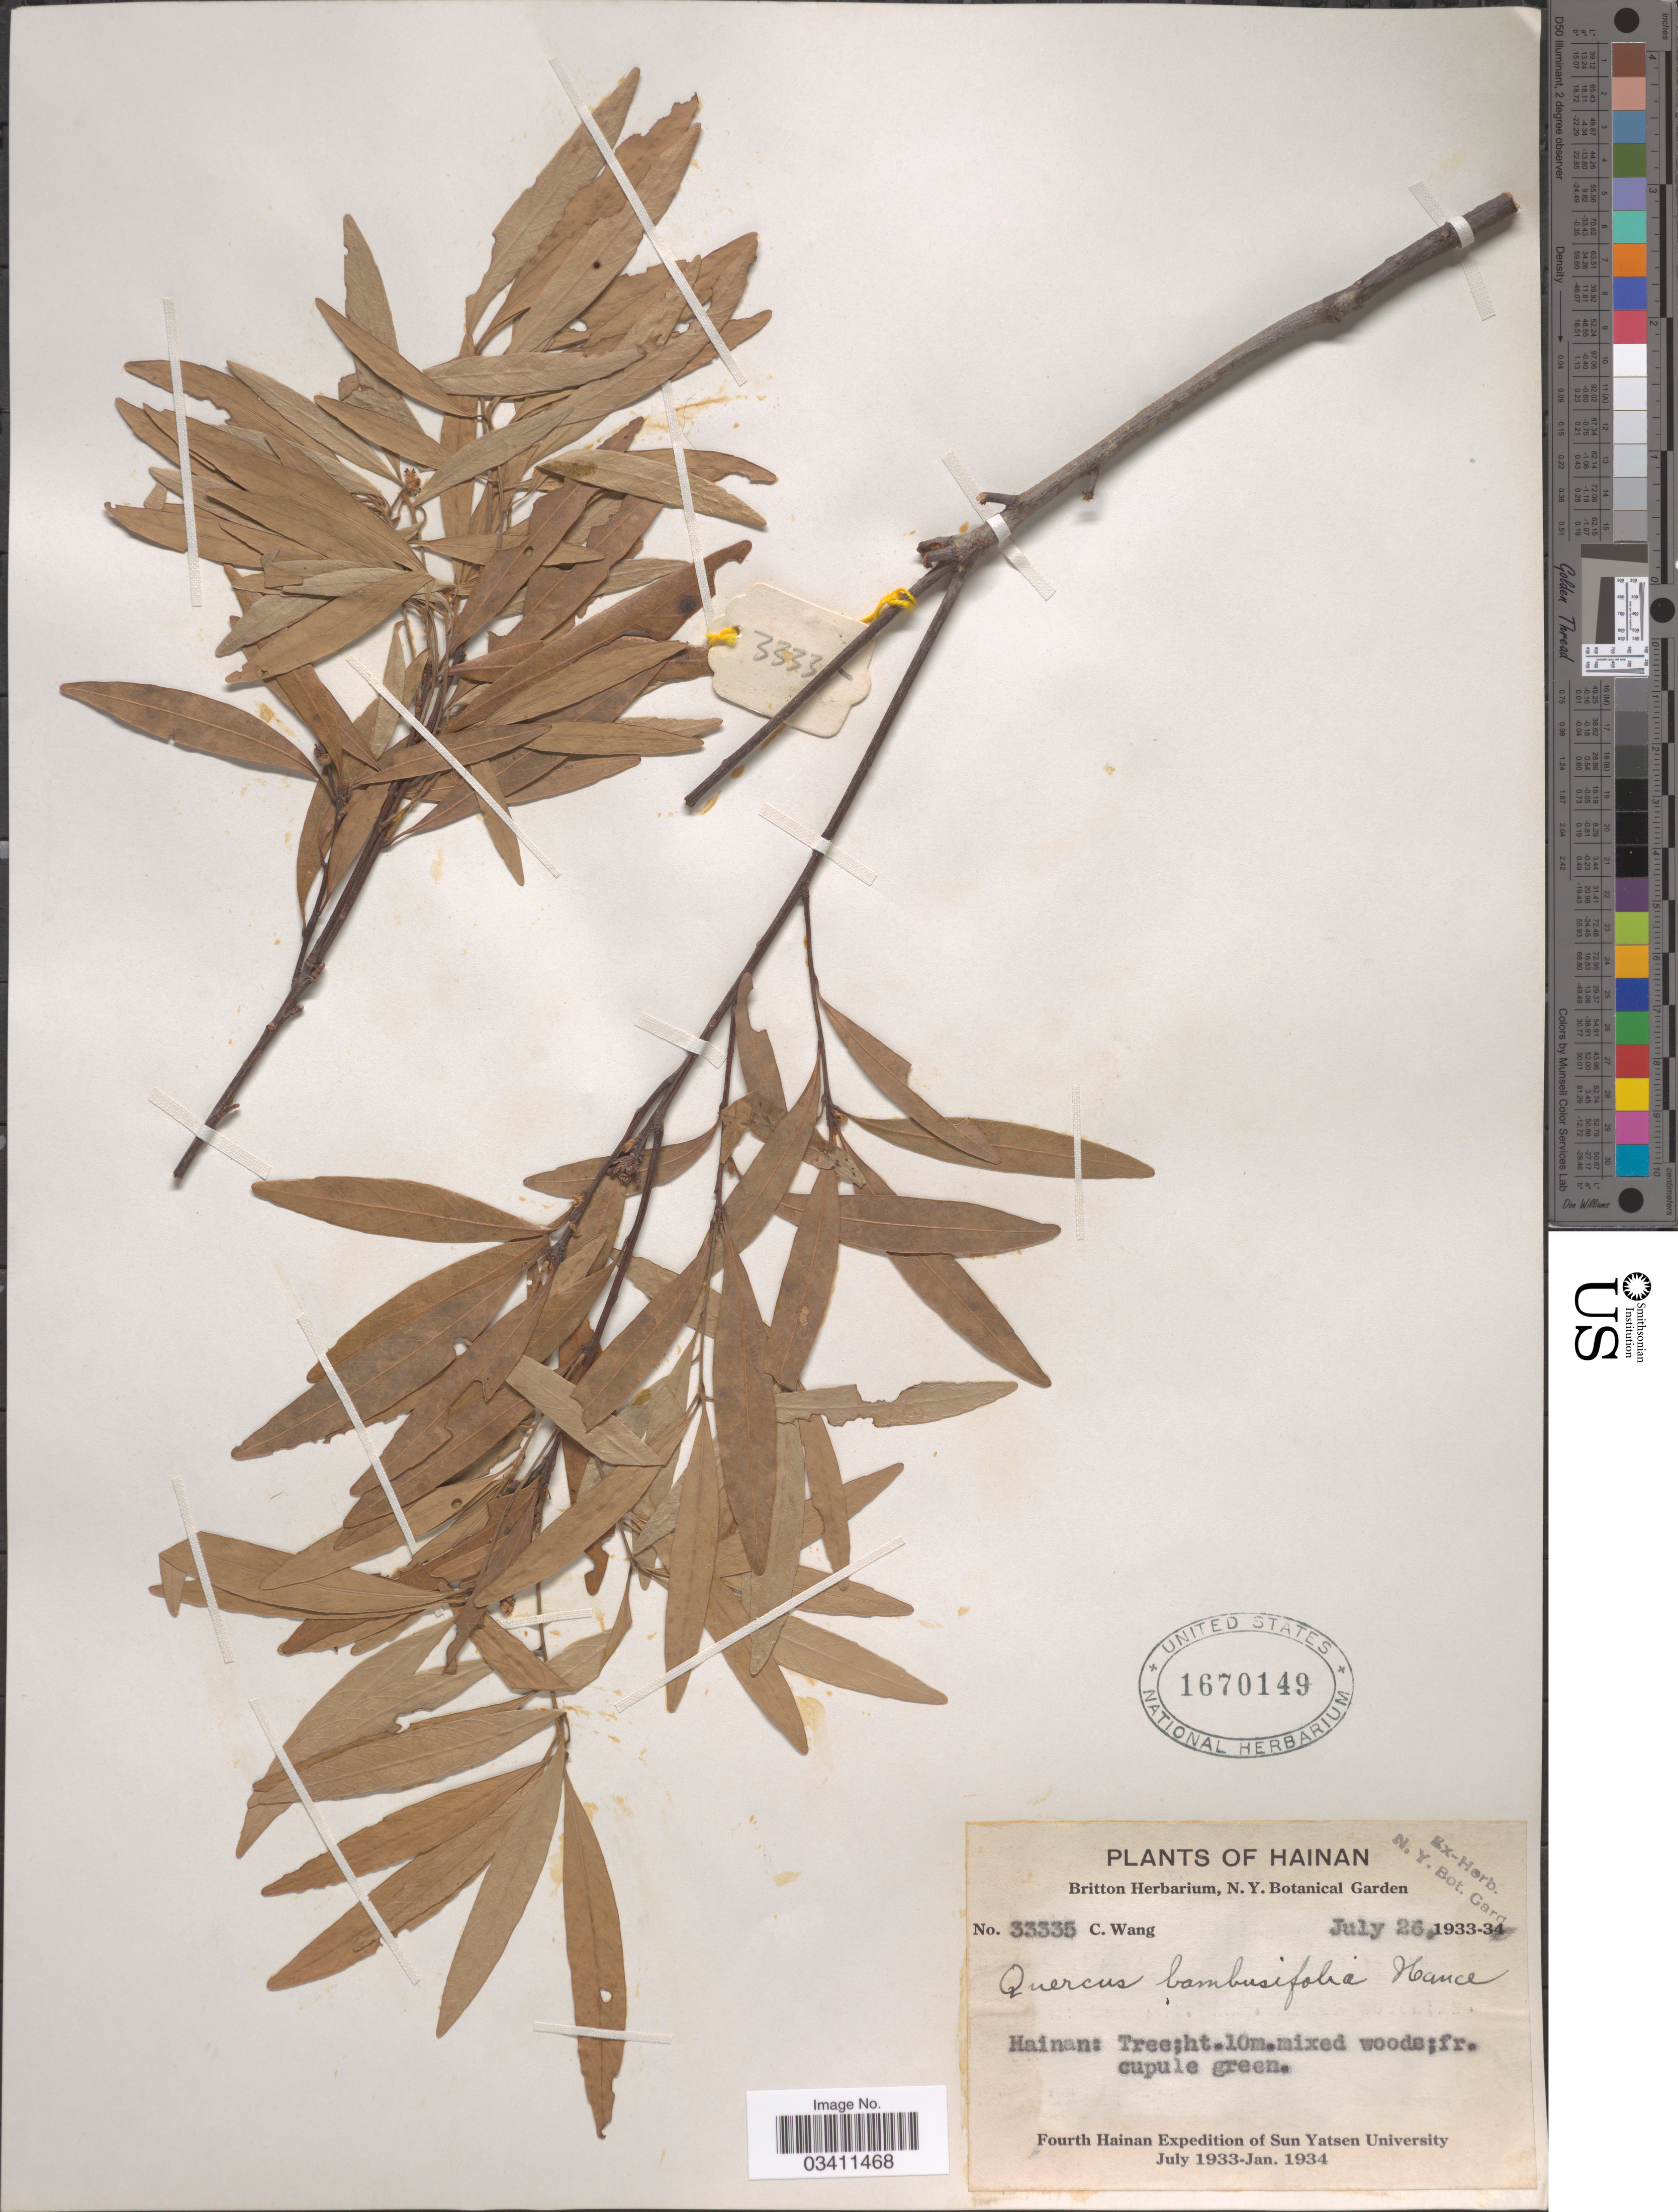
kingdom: Plantae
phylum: Tracheophyta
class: Magnoliopsida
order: Fagales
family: Fagaceae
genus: Quercus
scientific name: Quercus bambusaefolia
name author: Hance in Seem.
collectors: C. Wang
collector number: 33335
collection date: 1933-07-26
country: China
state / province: Hainan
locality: Hainan.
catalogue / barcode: US 1670149